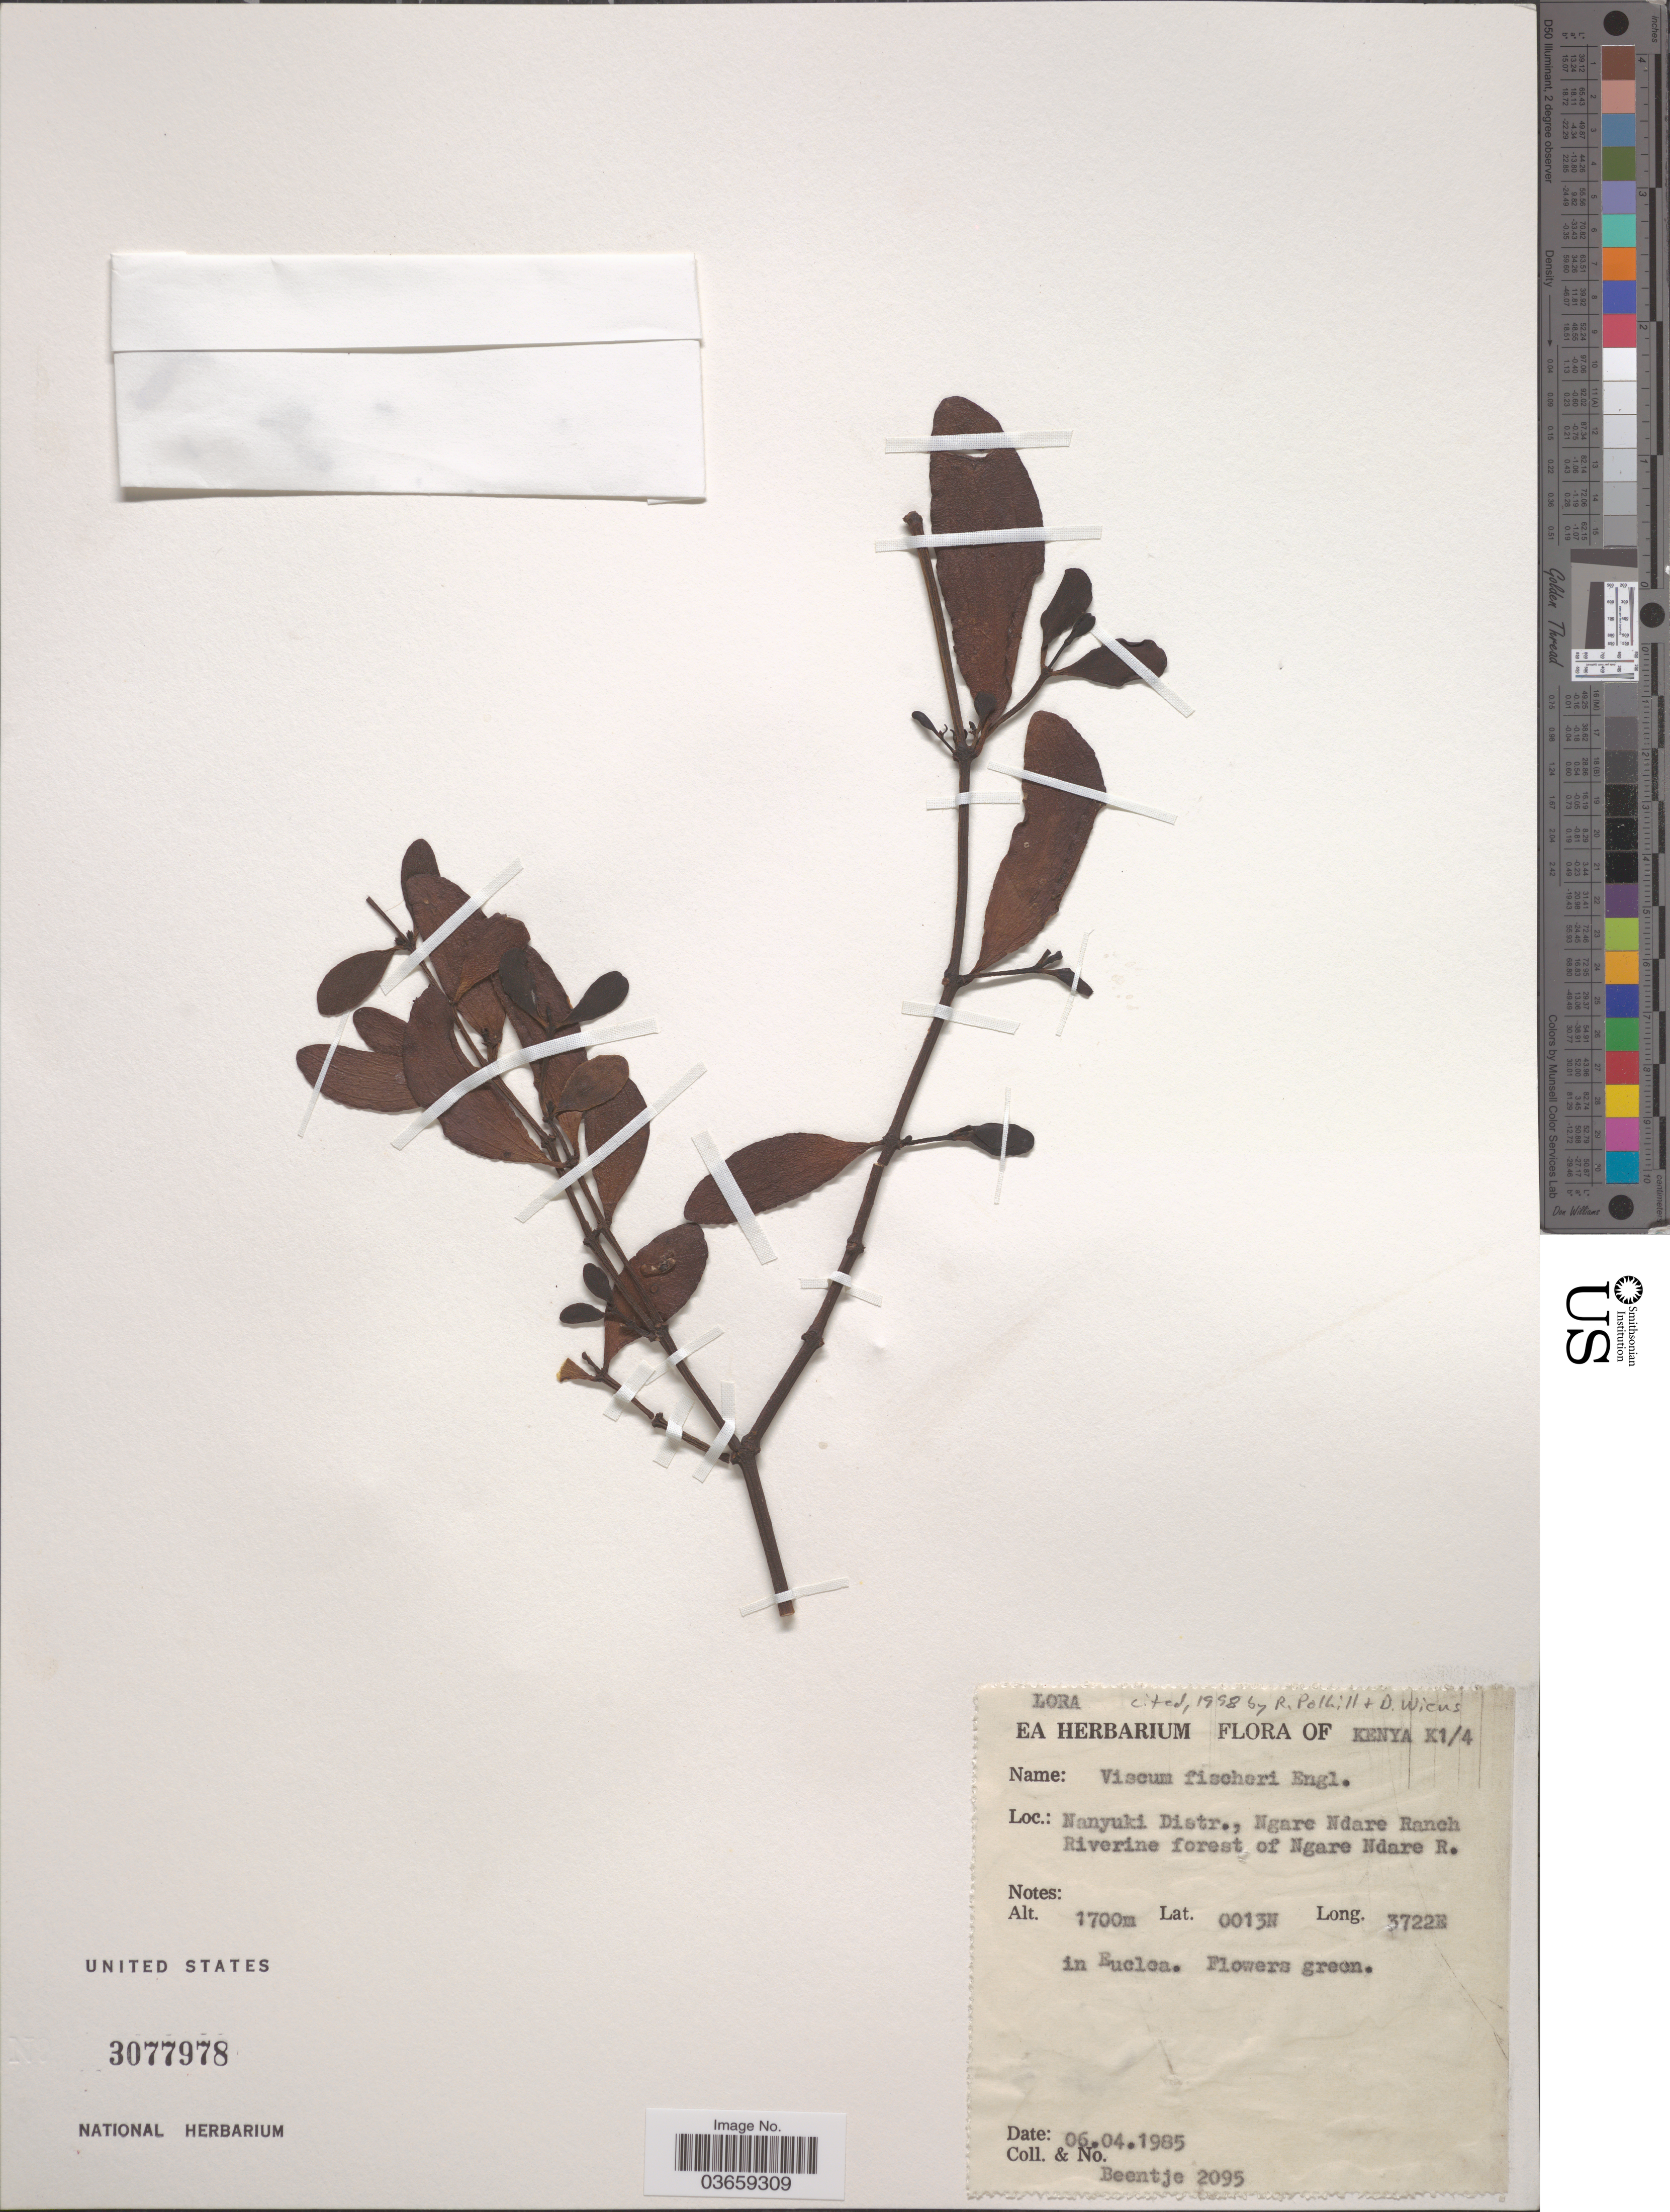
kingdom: Plantae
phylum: Tracheophyta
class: Magnoliopsida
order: Santalales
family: Viscaceae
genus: Viscum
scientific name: Viscum fischeri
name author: Engl.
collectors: -- Beentje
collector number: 2095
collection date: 1985-04-06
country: Kenya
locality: K1/4. Nanyuki Distr., Ngare Ndare Ranch Riverine forest on Ngare Ndare R.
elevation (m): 1700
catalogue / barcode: US 3077978